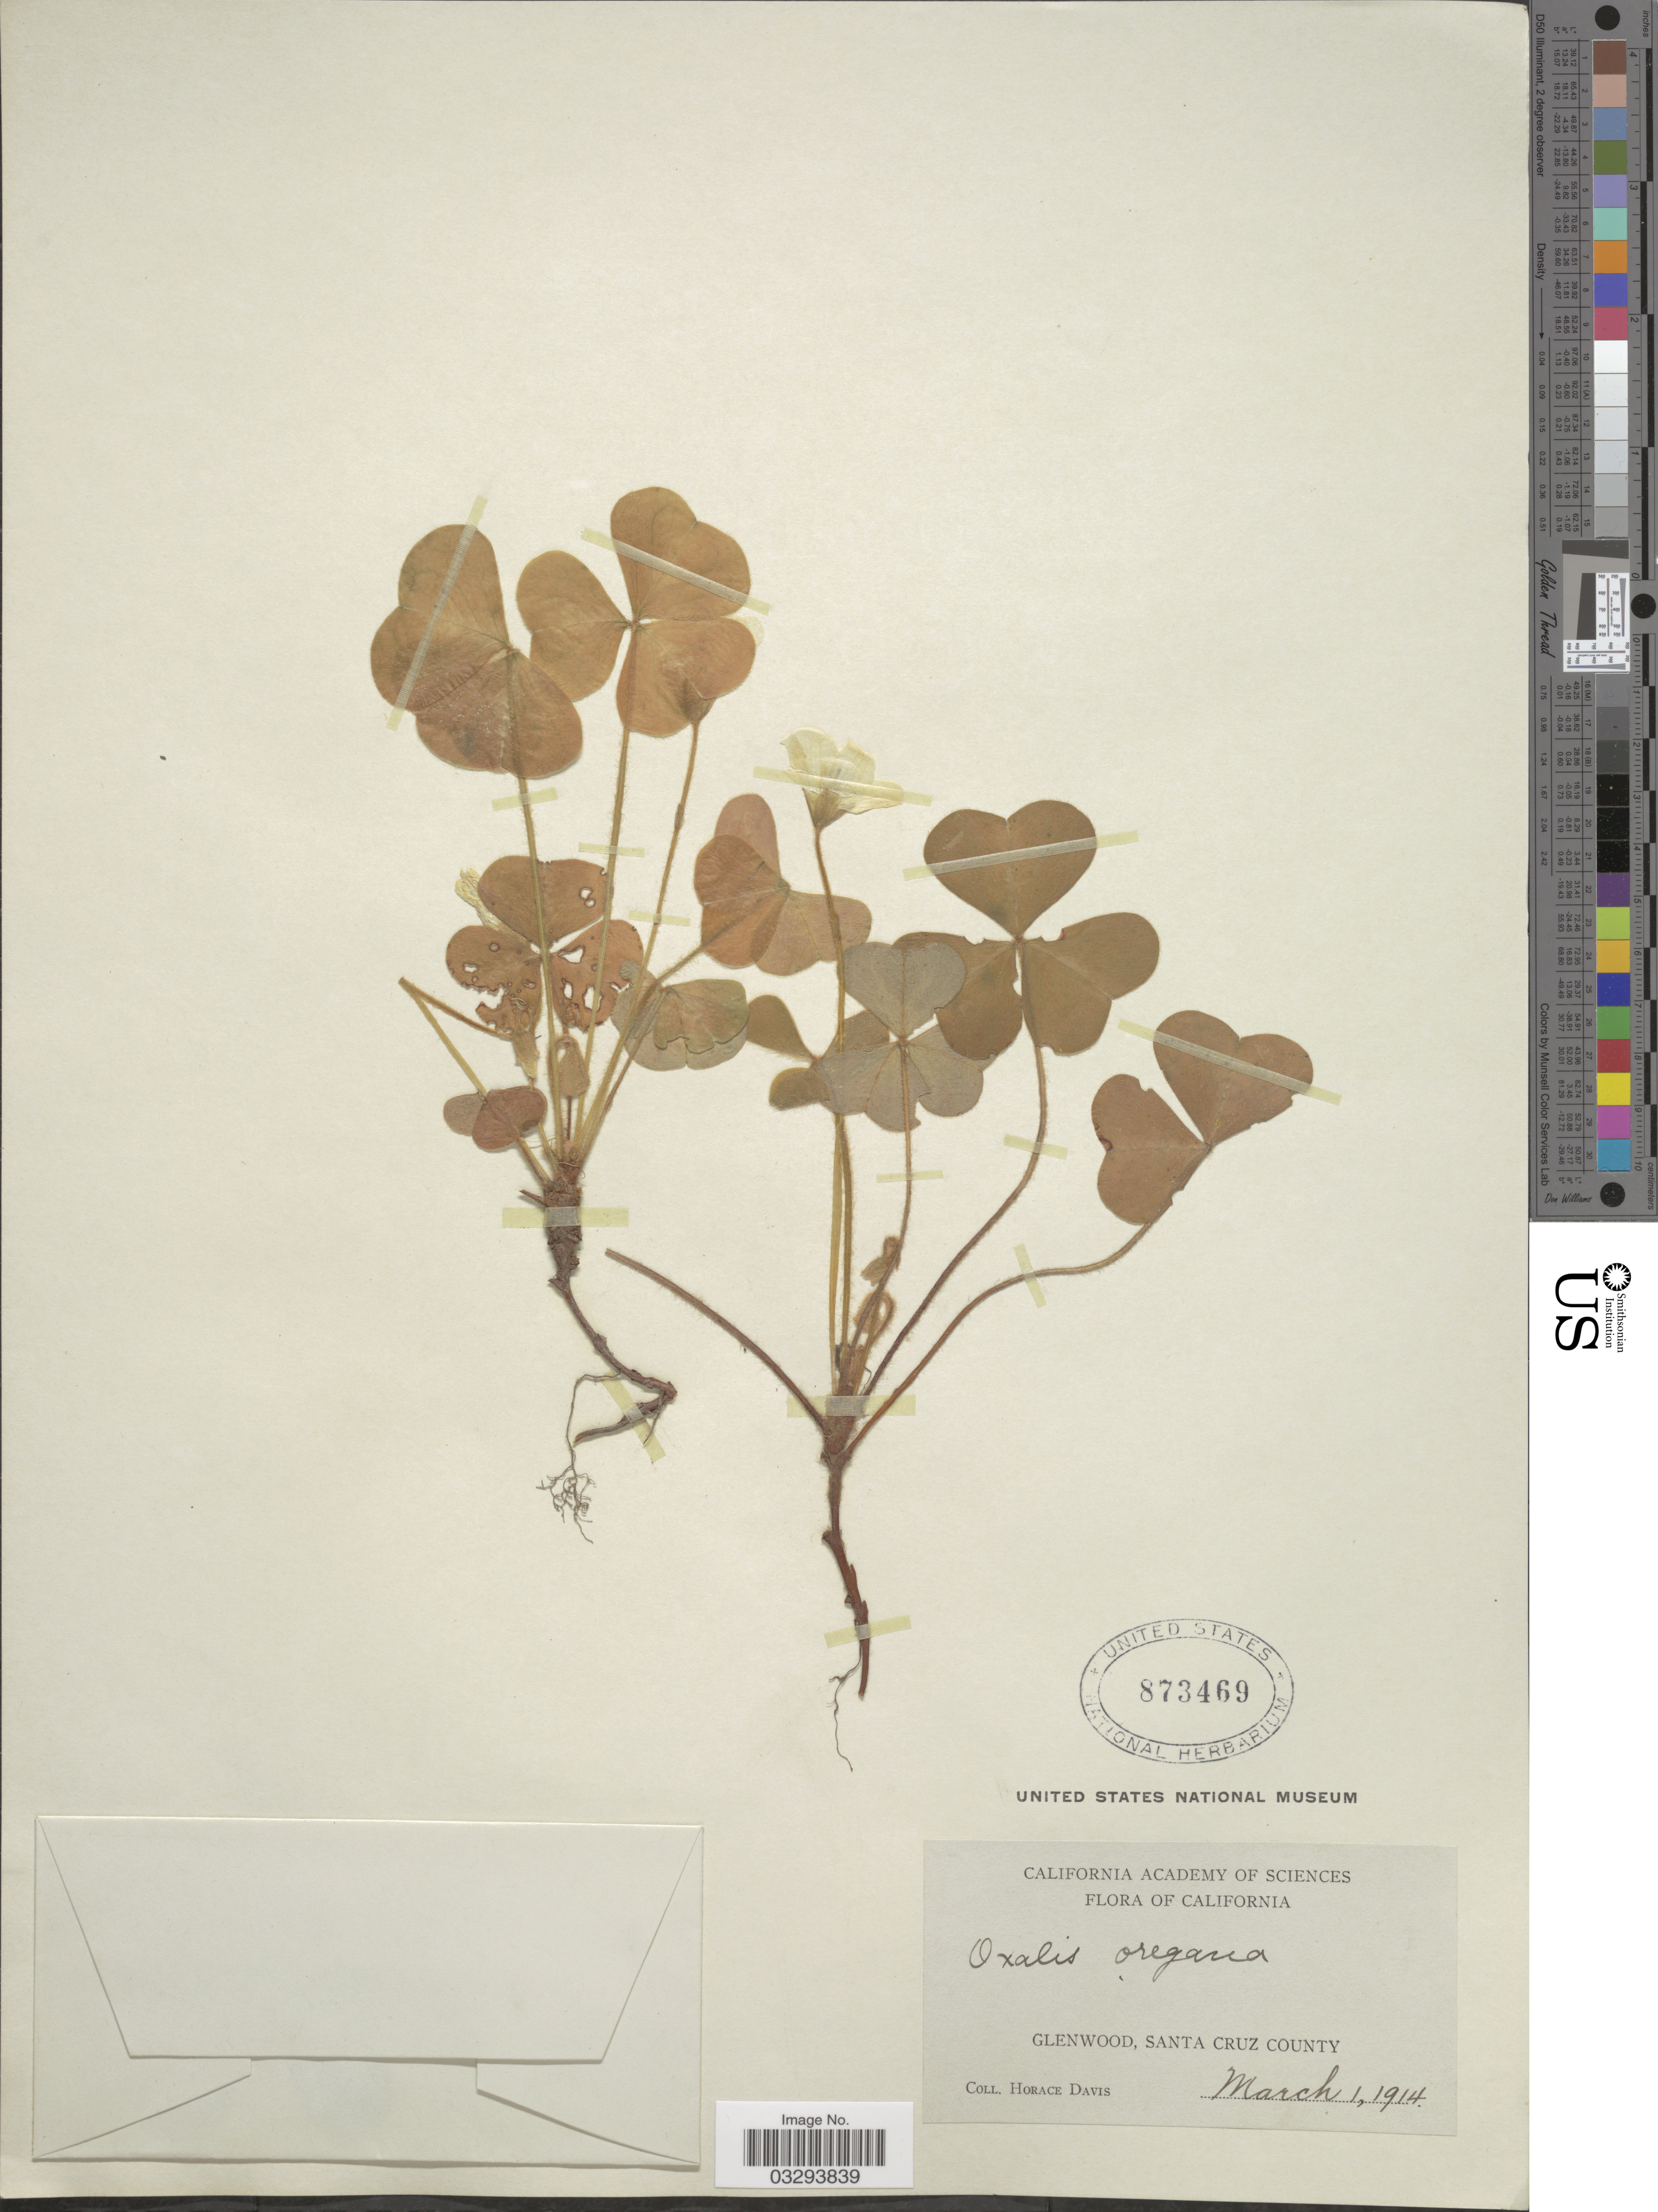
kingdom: Plantae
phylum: Tracheophyta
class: Magnoliopsida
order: Oxalidales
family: Oxalidaceae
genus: Oxalis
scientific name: Oxalis oregana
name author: Nutt.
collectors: H. Davis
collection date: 1914-03-01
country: United States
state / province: California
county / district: Santa Cruz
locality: Glenwood, Santa Cruz County.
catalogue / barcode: US 873469